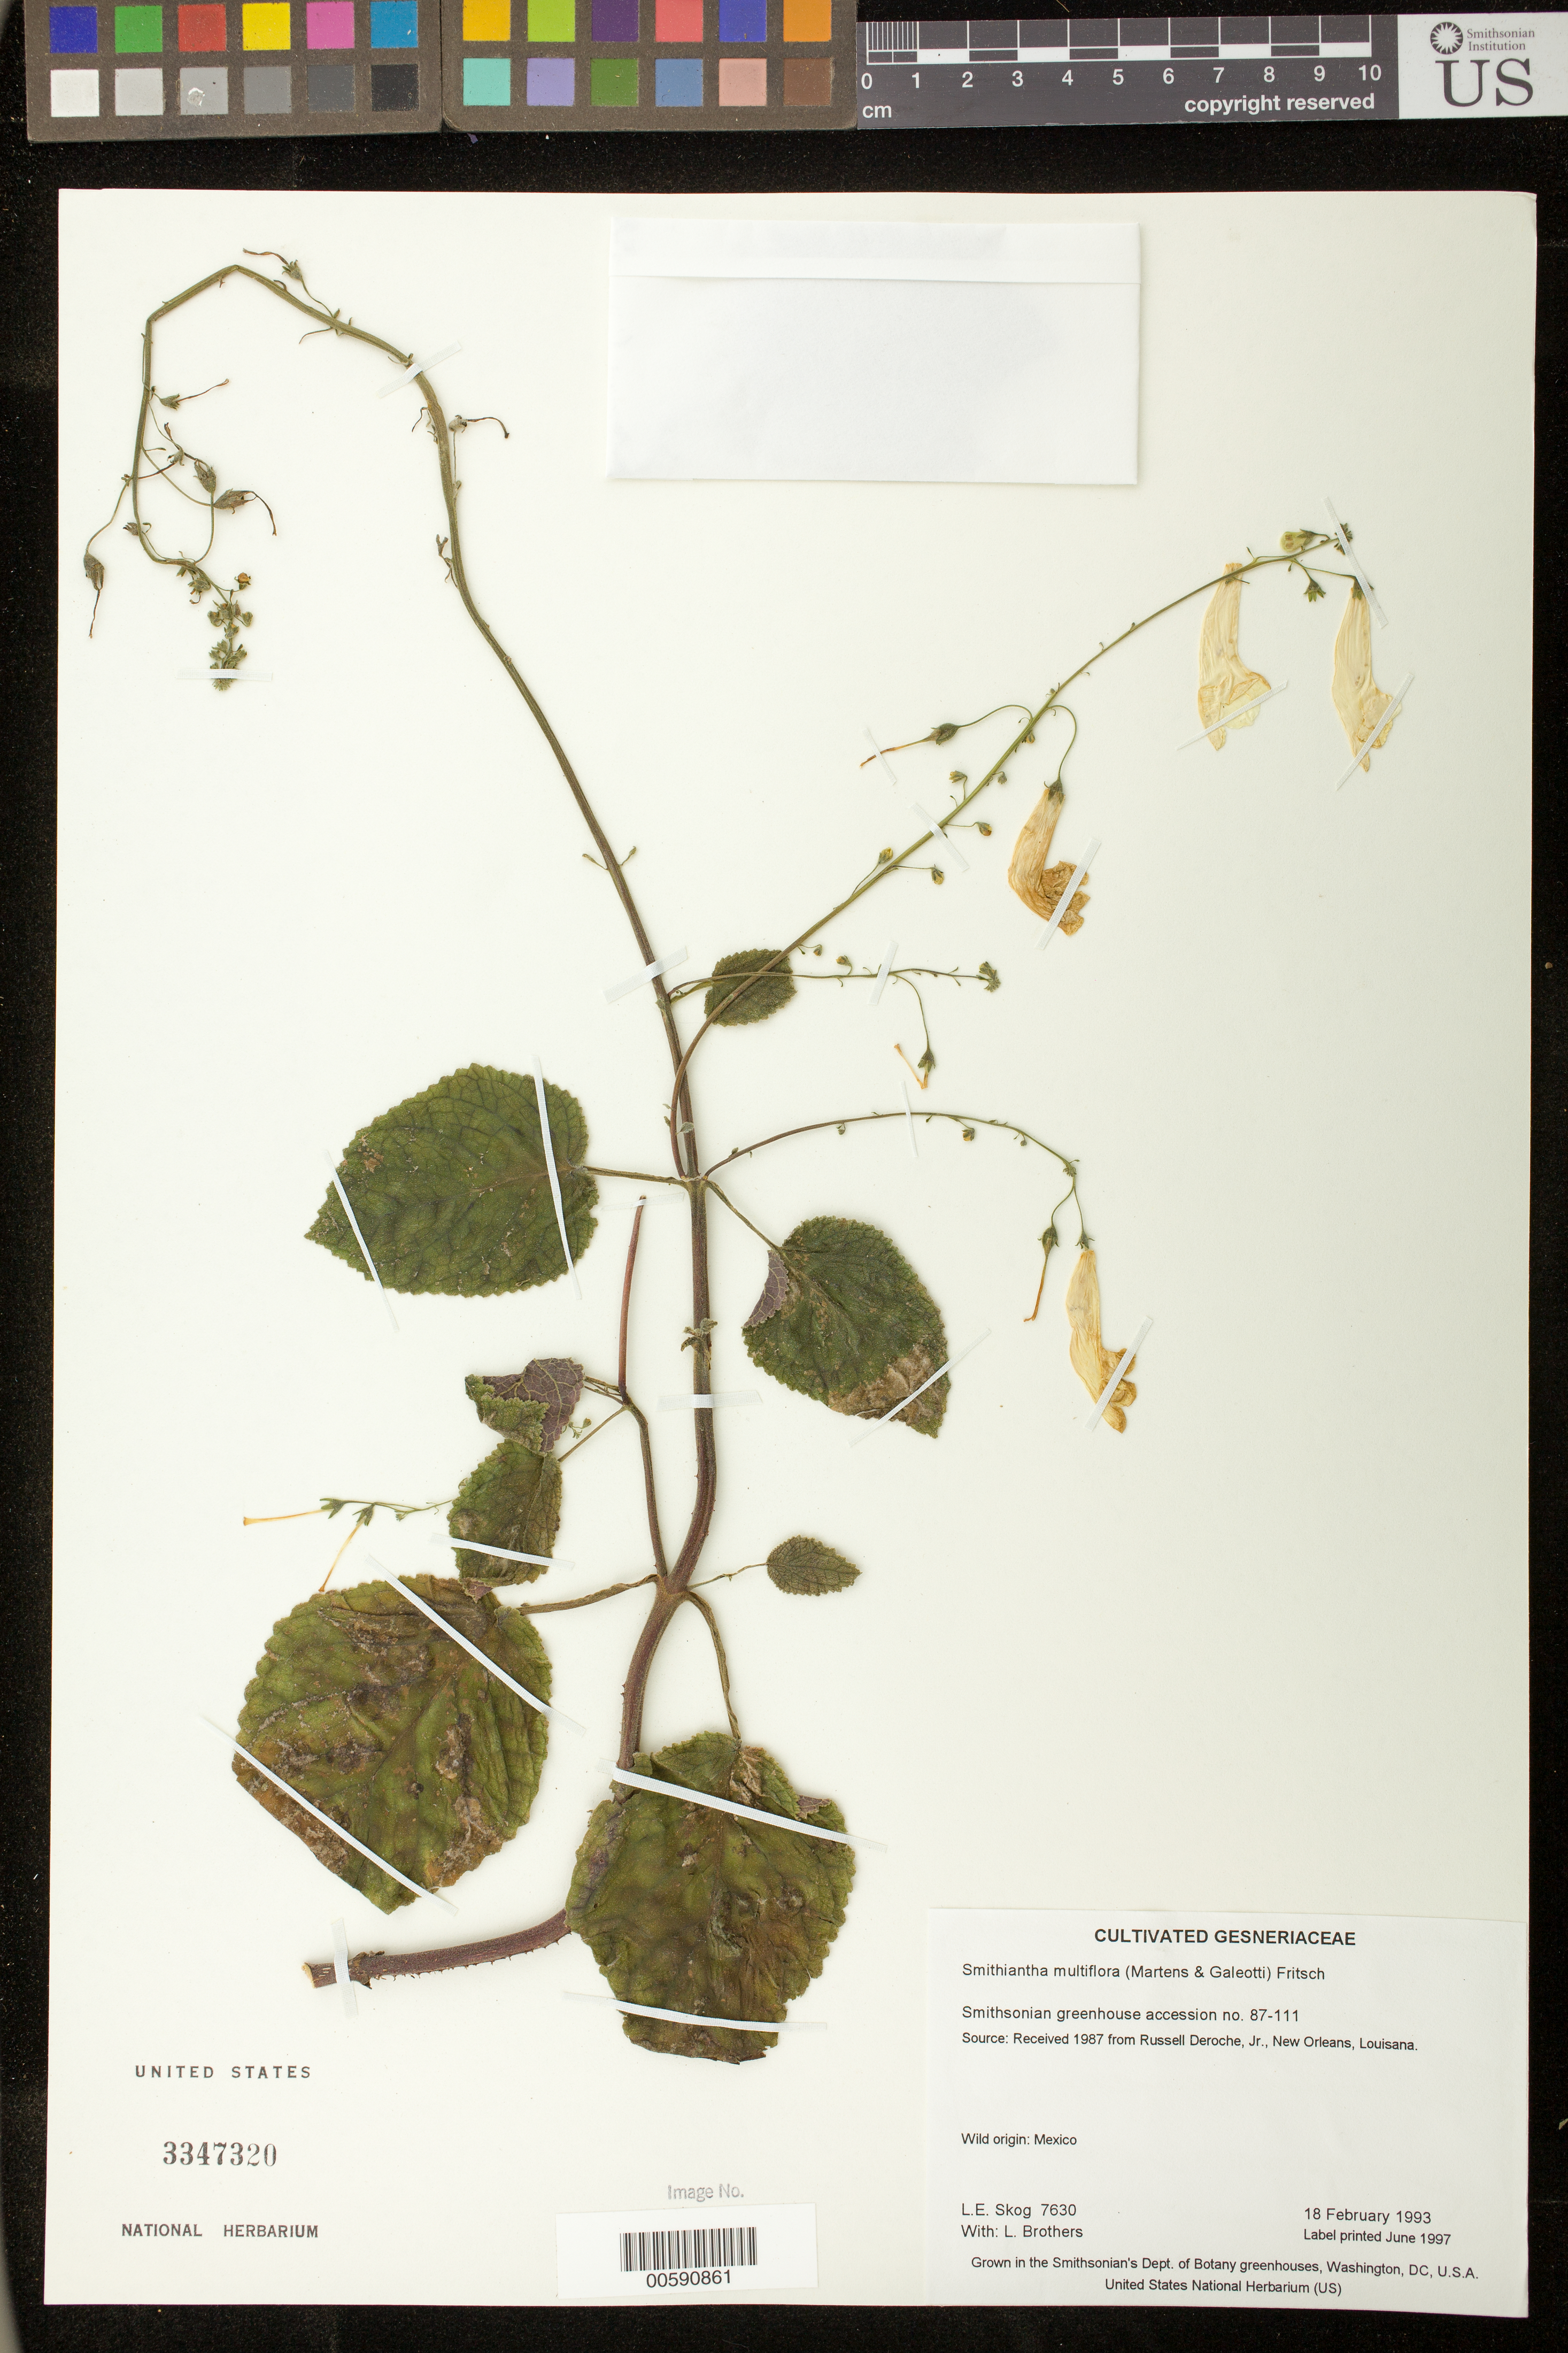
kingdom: Plantae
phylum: Tracheophyta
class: Magnoliopsida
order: Lamiales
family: Gesneriaceae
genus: Smithiantha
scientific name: Smithiantha multiflora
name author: (M. Martens & Galeotti) Fritsch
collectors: L. E. Skog & L. Brothers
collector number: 7630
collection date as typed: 18 Feb 1993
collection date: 1993-02-18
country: Mexico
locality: Grown in the Smithsonian's Dept. of Botany greenhouses, Washington, DC, U.S.A.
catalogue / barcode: US 3347320